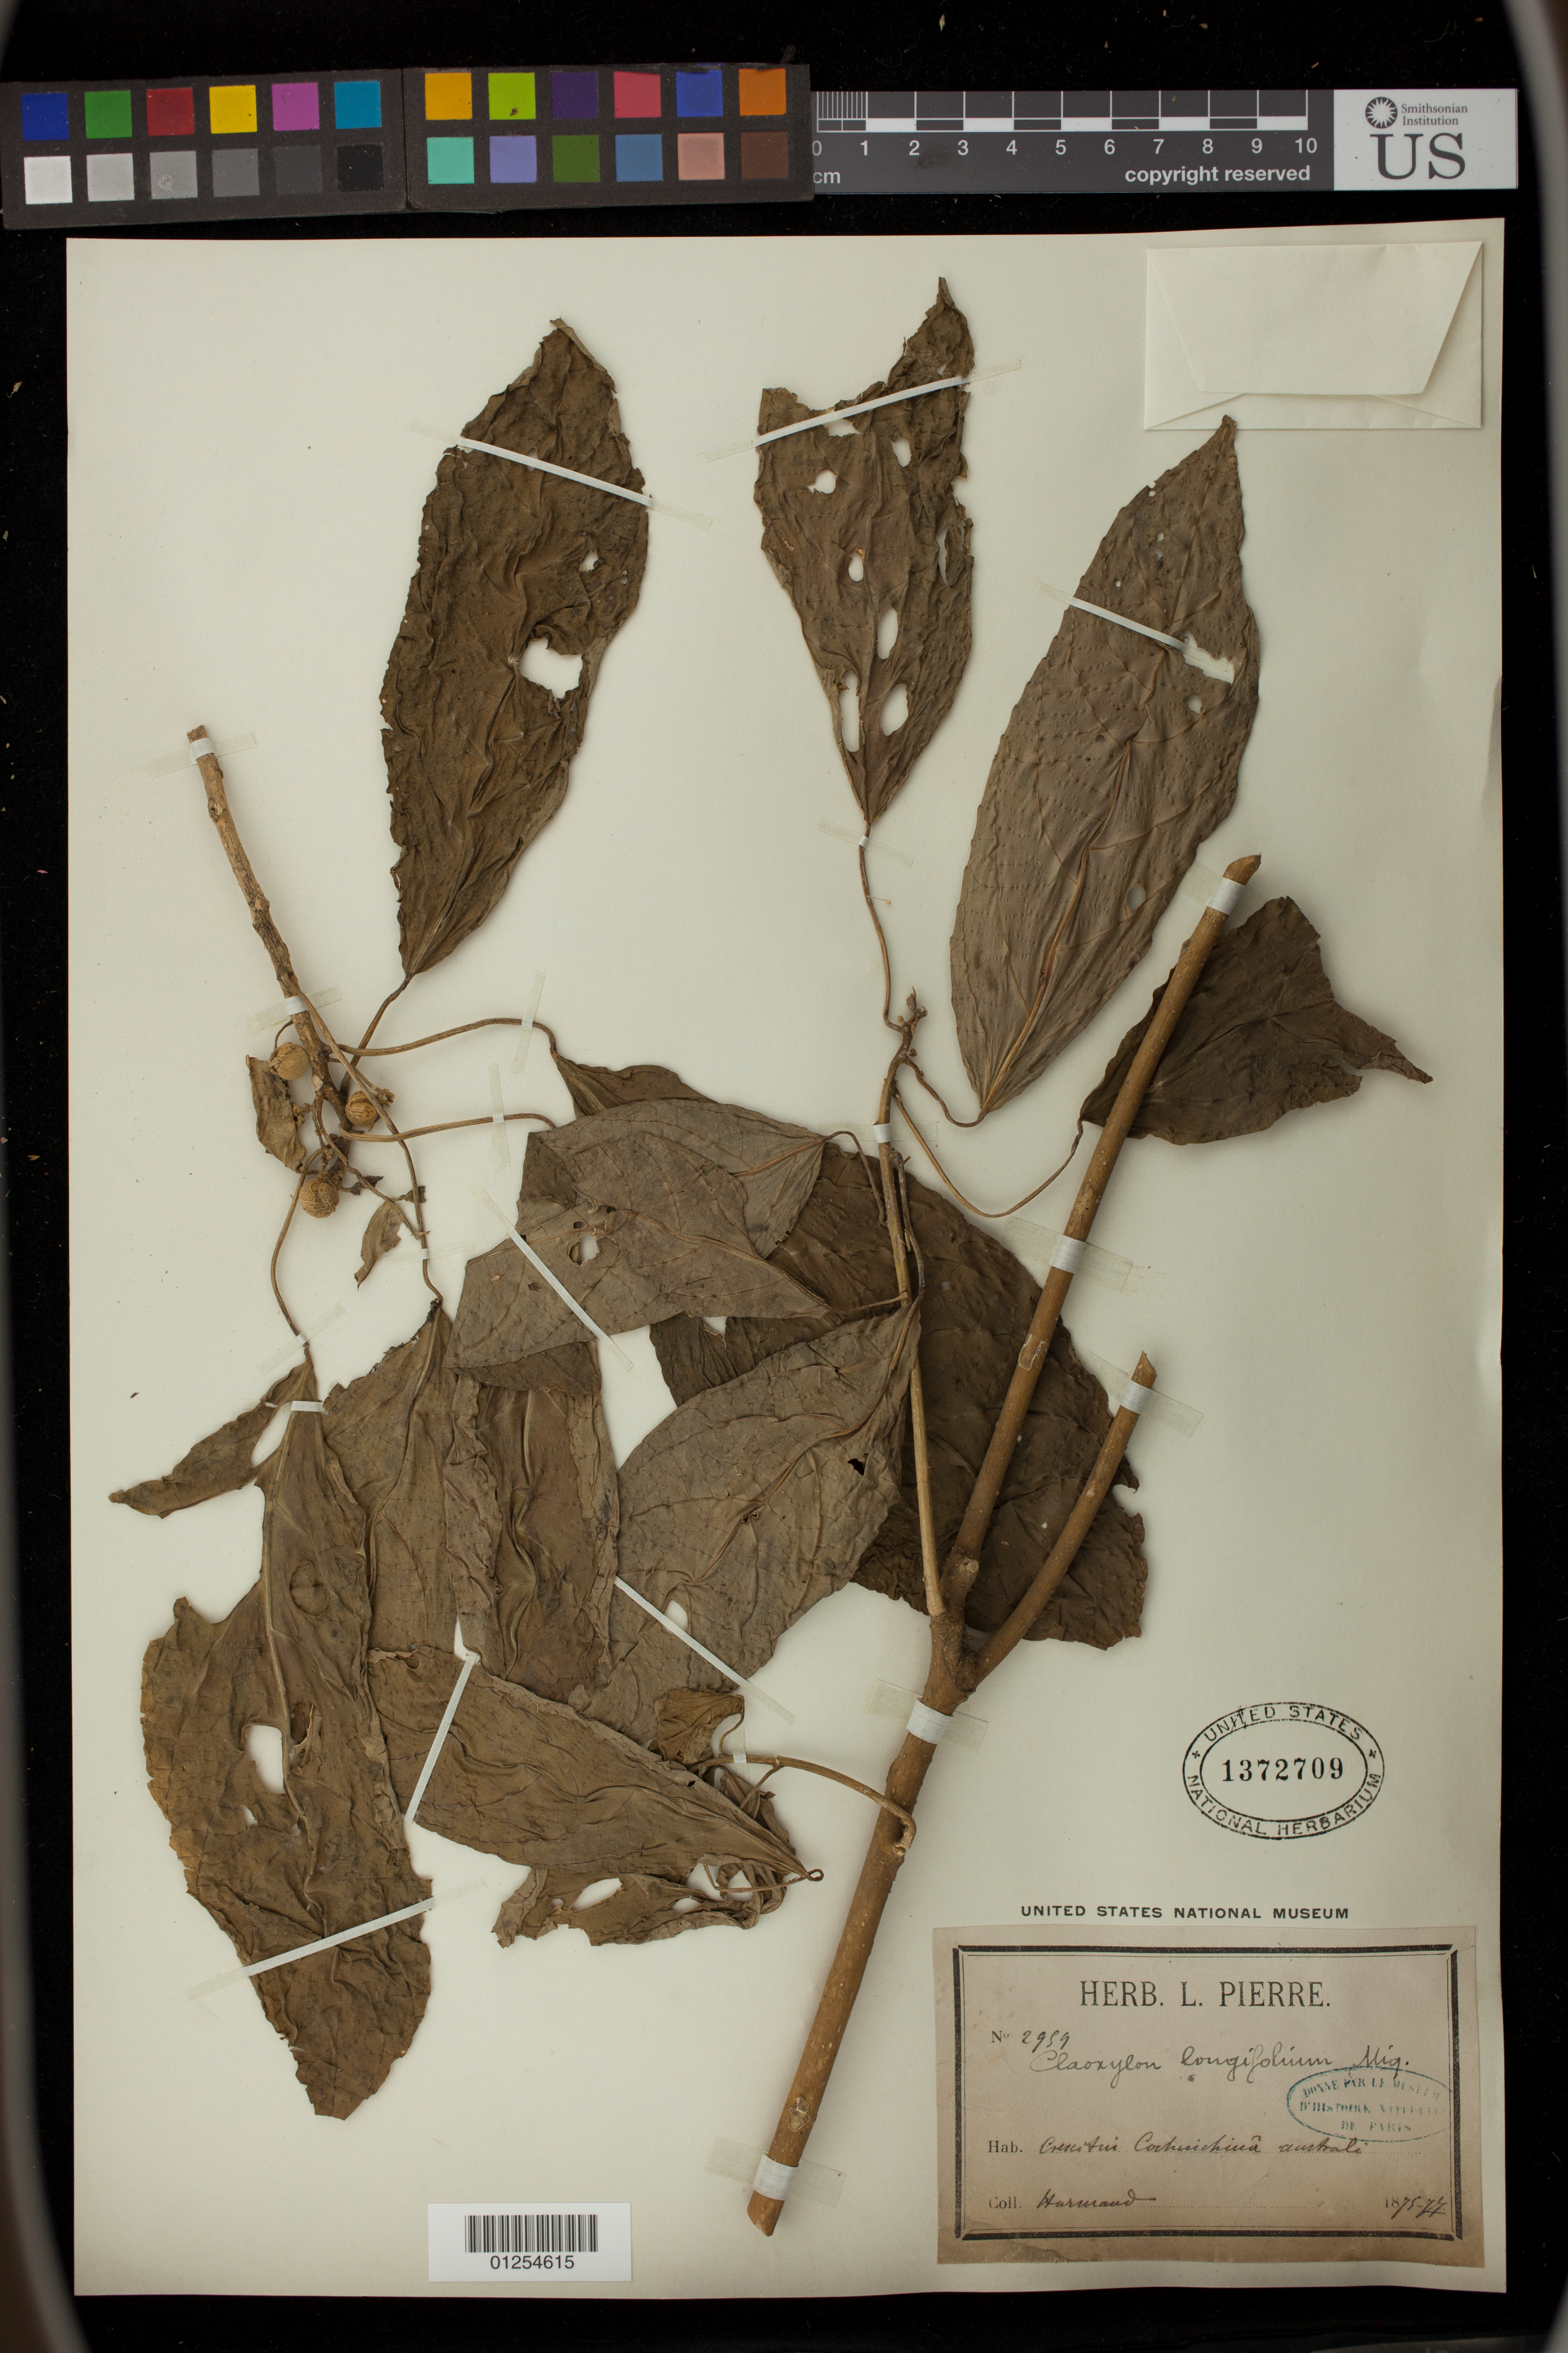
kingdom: Plantae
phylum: Tracheophyta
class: Magnoliopsida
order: Malpighiales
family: Euphorbiaceae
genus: Claoxylon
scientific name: Claoxylon longifolium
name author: (Blume) Endl. & Hassk.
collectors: Harmand, --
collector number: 2959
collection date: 1875-11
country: Vietnam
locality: Crucitui [sp.?] Cochinchina australi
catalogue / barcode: US 1372709